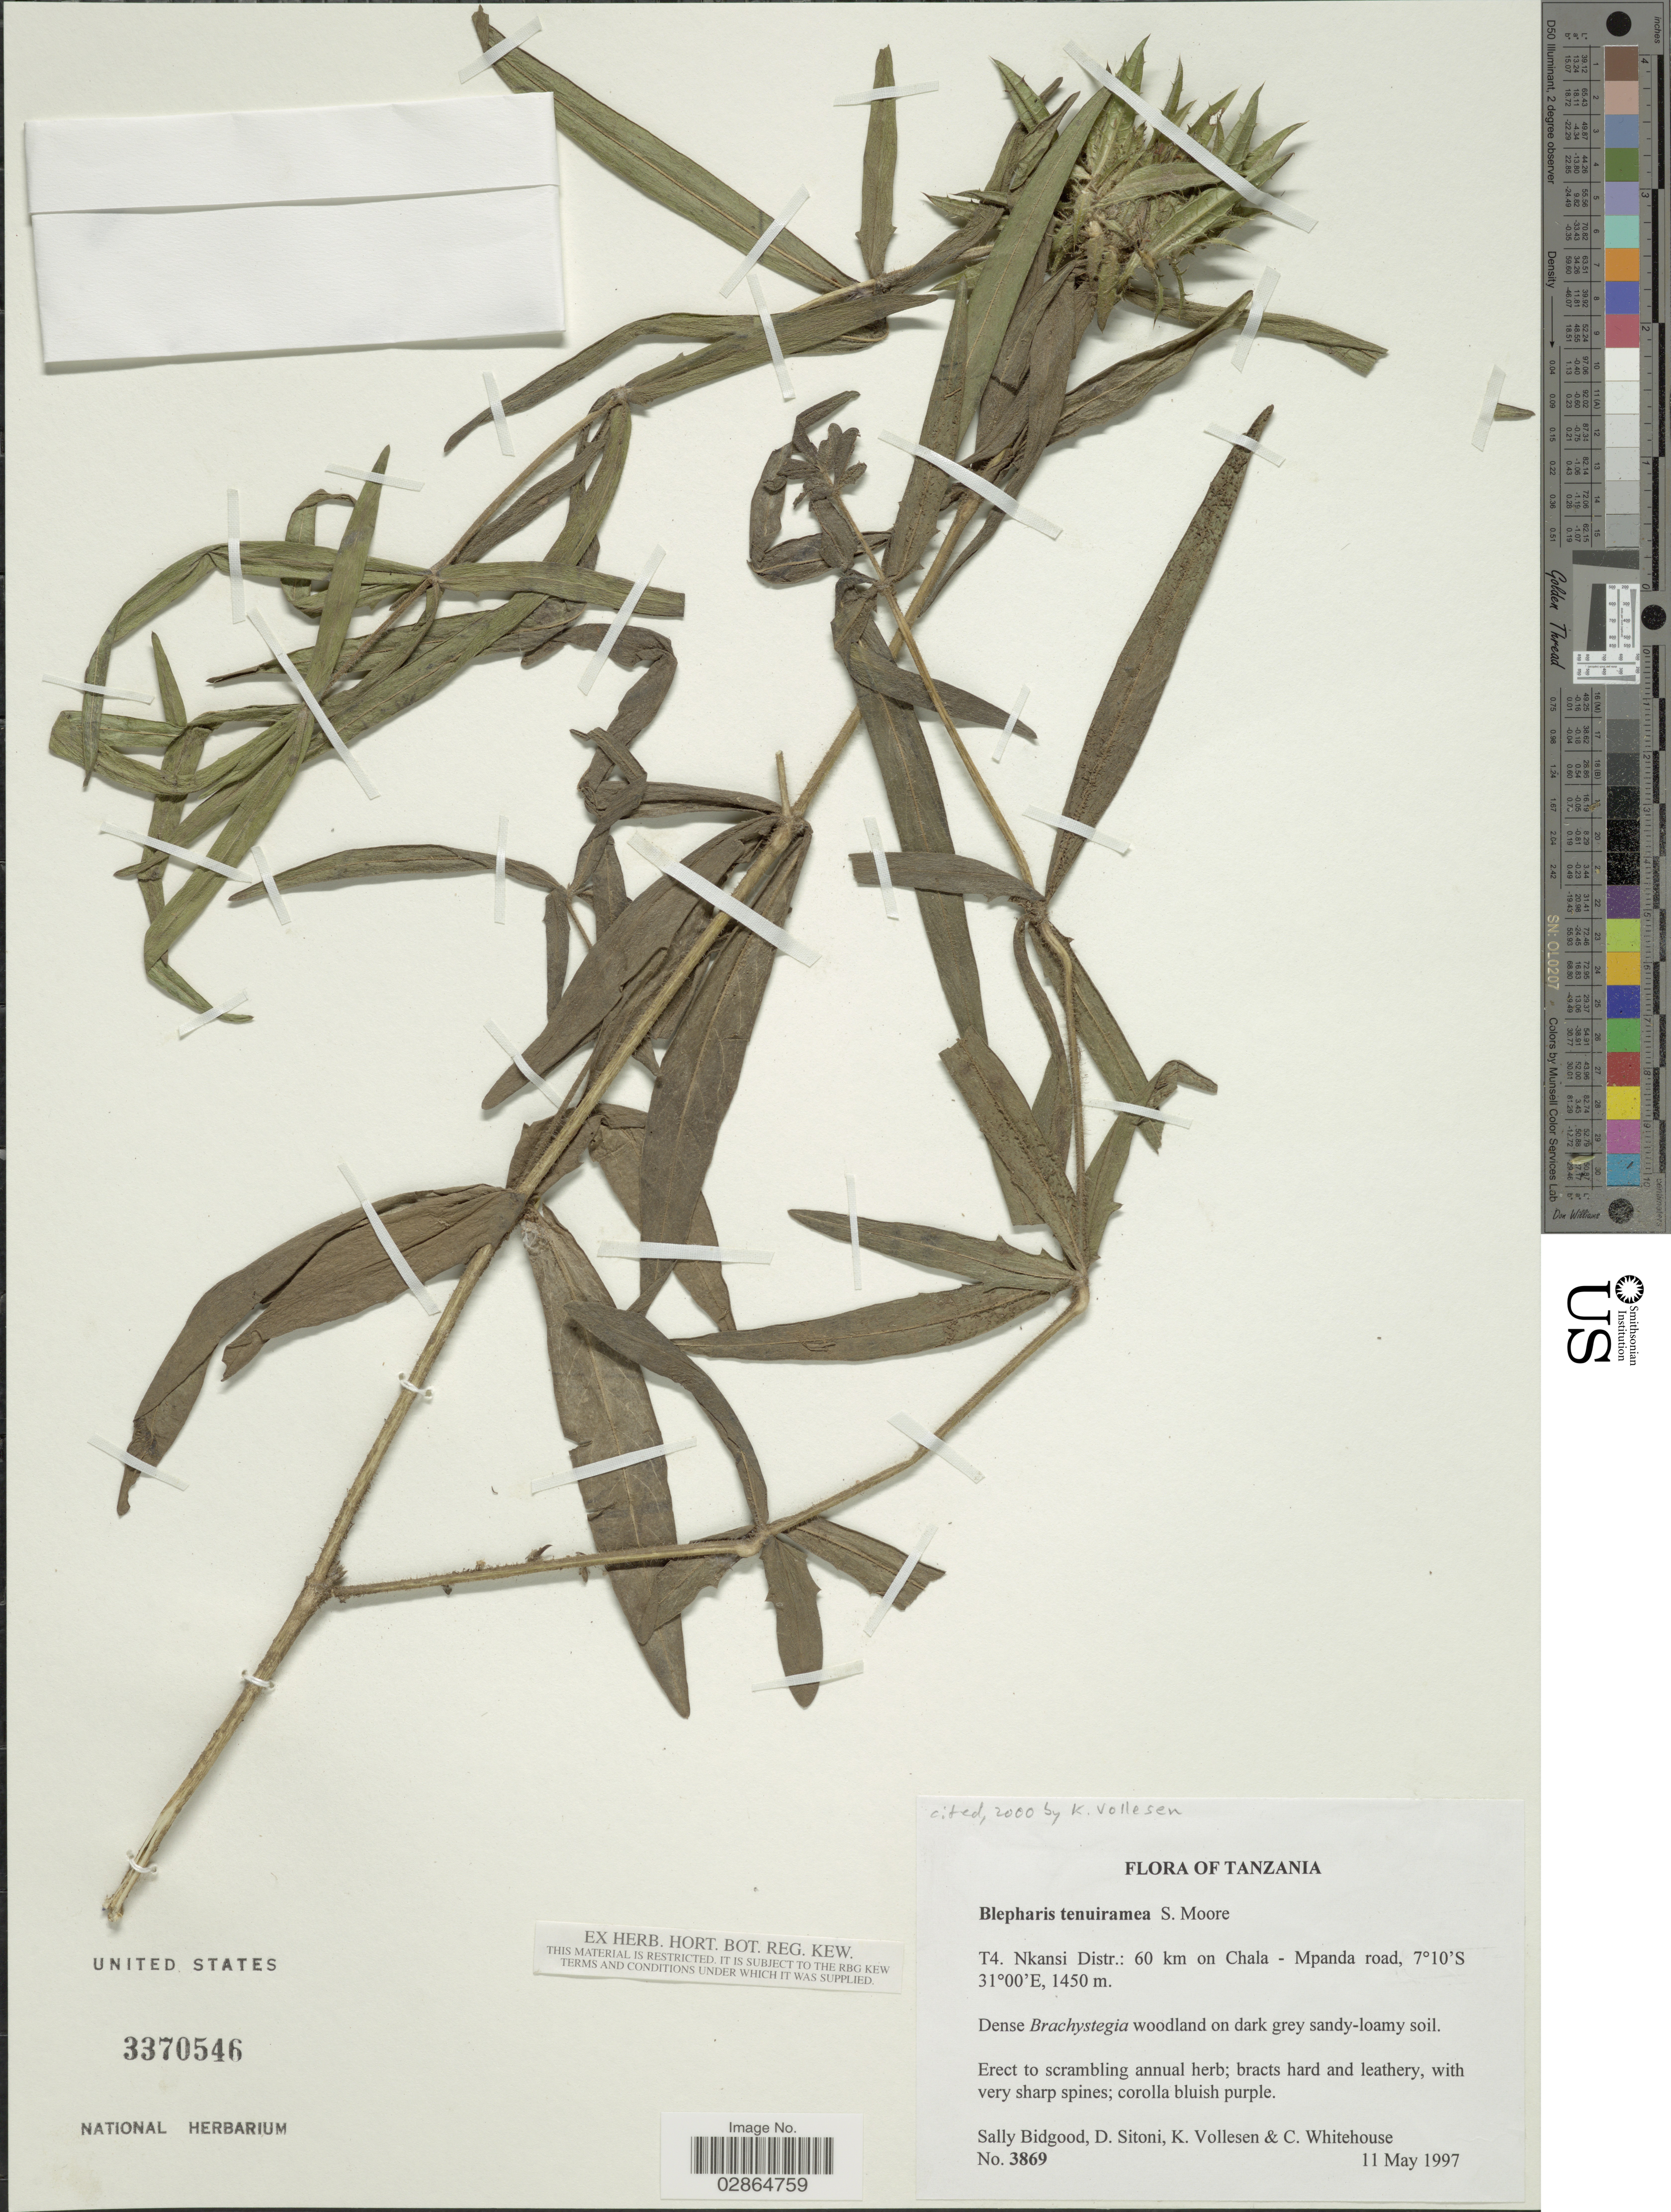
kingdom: Plantae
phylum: Tracheophyta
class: Magnoliopsida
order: Lamiales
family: Acanthaceae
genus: Blepharis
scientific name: Blepharis tenuiramea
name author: S. Moore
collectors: S. Bidgood, D. Sitoni, K. Vollesen & C. Whitehouse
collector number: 3869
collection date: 1997-05-11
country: Tanzania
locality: T4, Nkansi Distr.: 60 km on Chala - Mpanda road.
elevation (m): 1450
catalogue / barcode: US 3370546